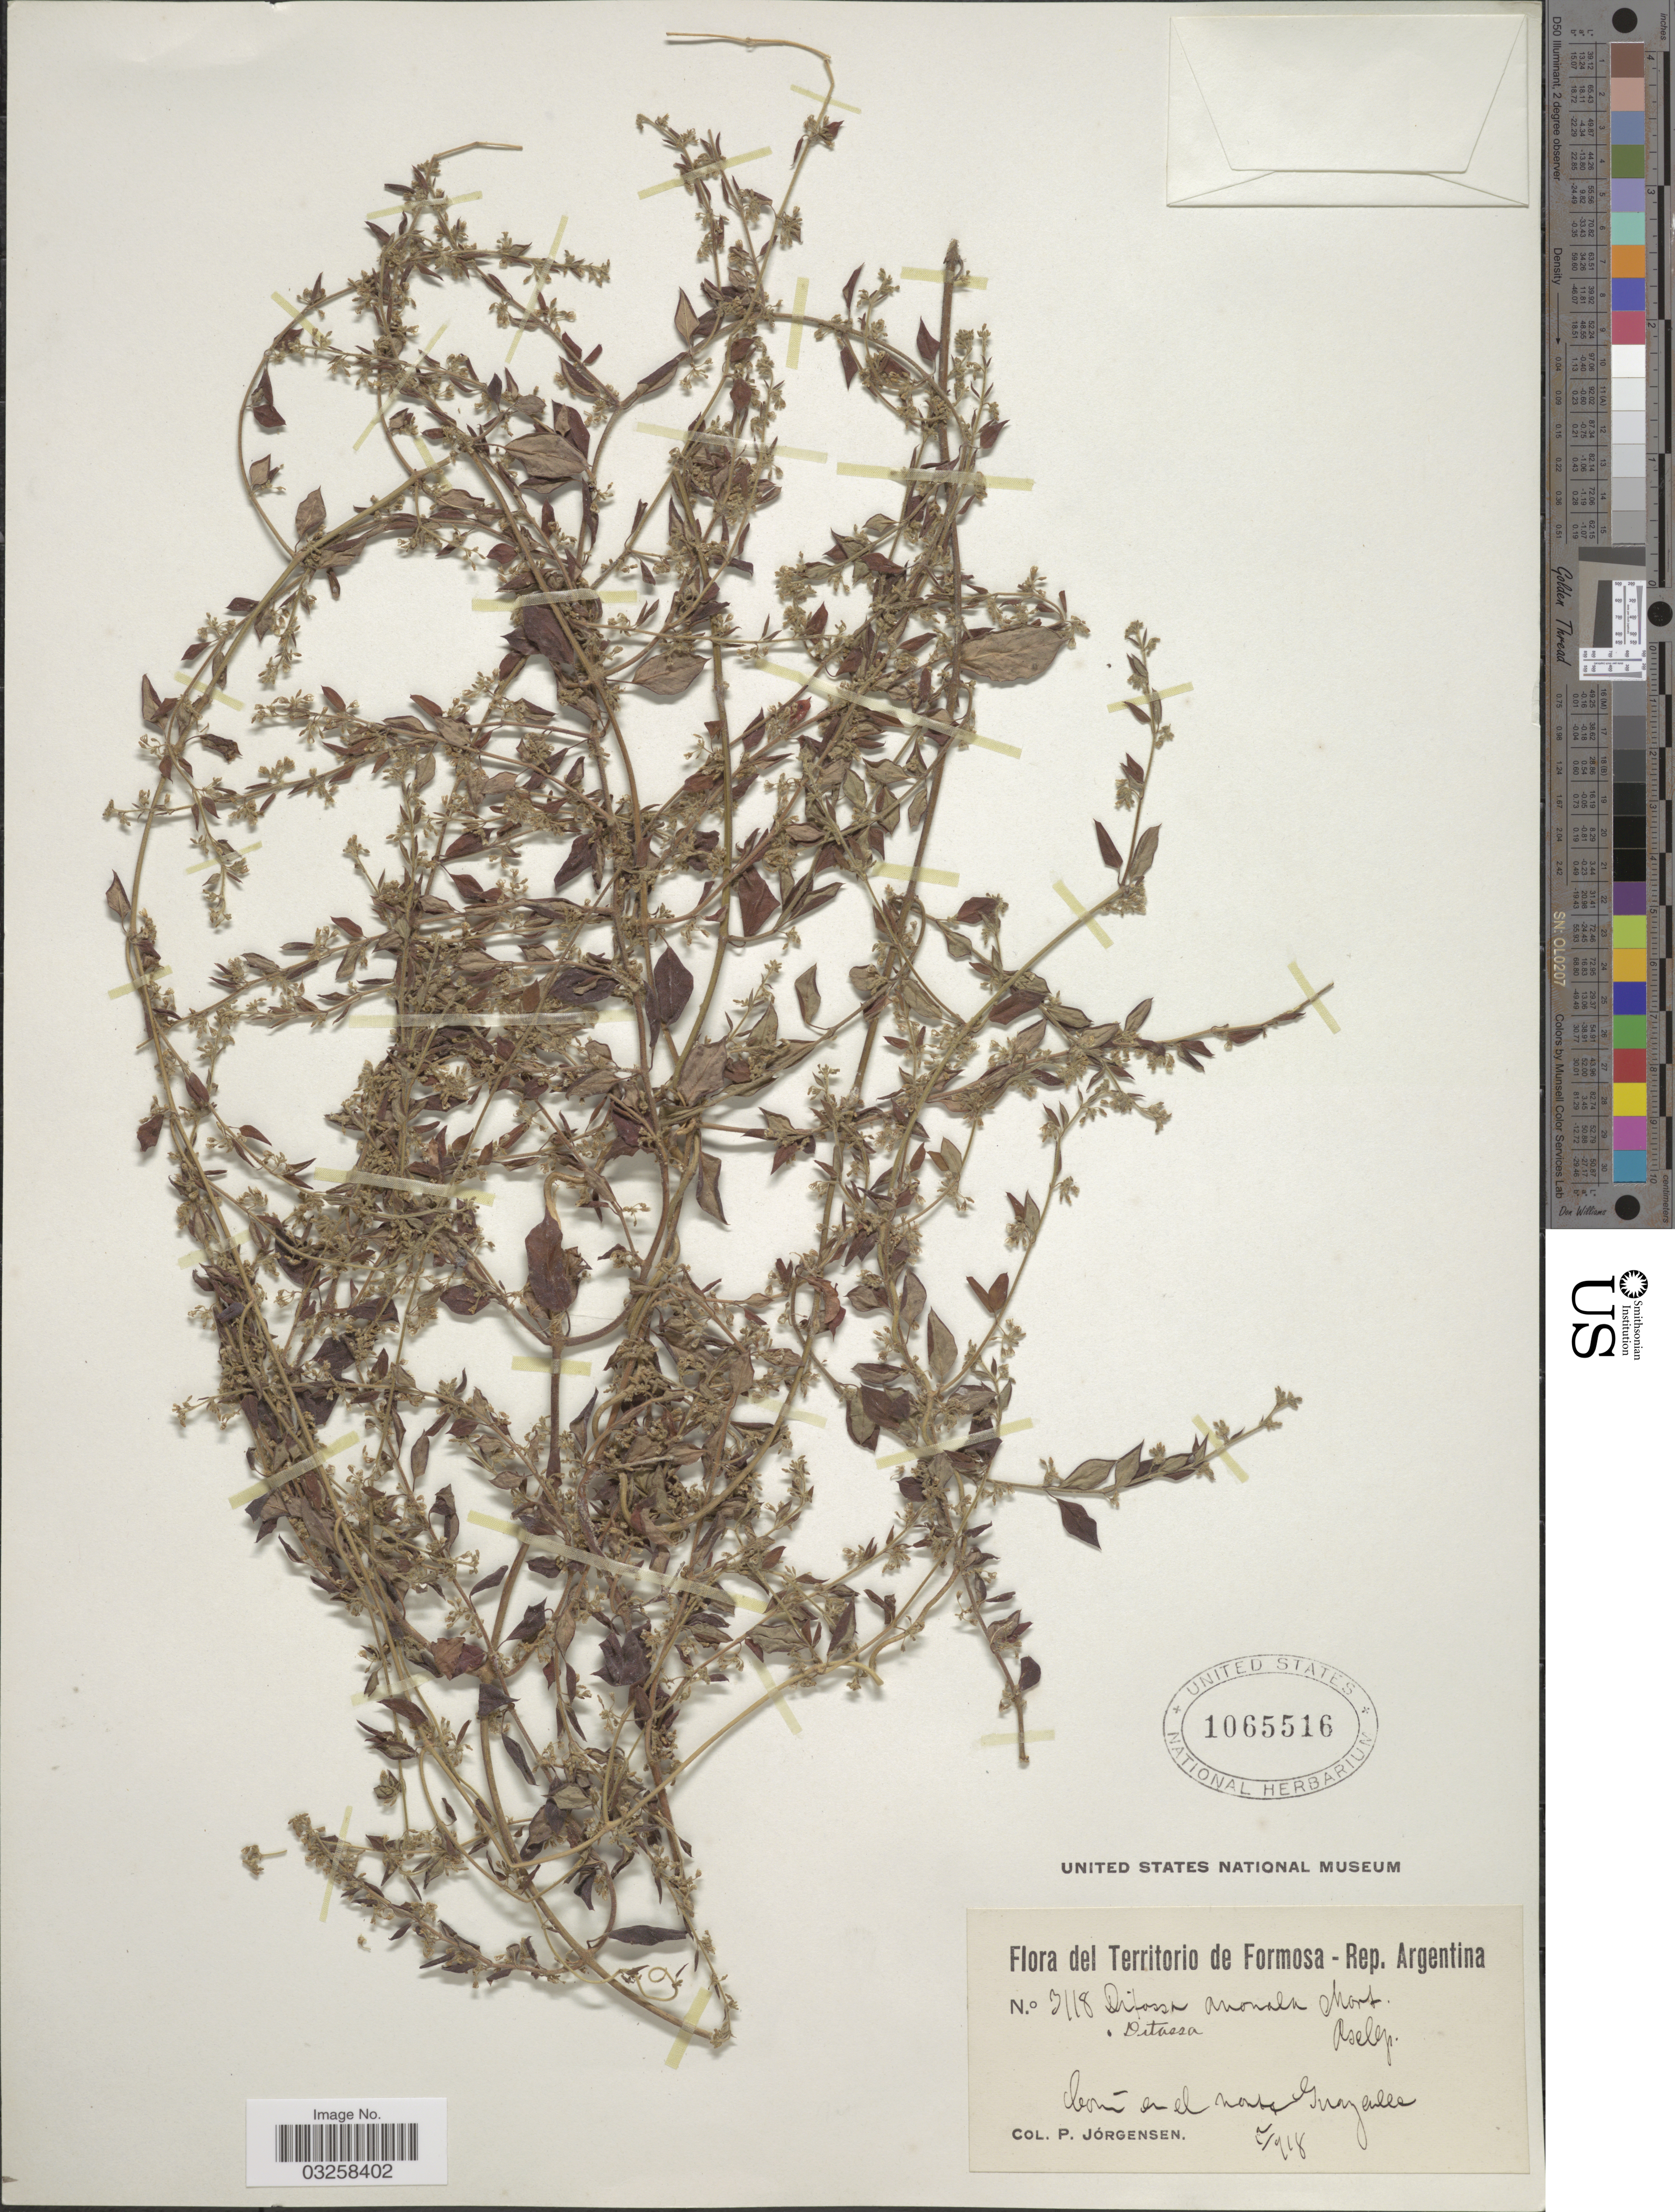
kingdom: Plantae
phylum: Tracheophyta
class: Magnoliopsida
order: Gentianales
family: Apocynaceae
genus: Ditassa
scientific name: Ditassa burchellii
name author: Hook. & Arn.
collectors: P. Jörgensen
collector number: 3118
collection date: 1918-05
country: Argentina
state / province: Formosa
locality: Cóm en el monte Guayenlee.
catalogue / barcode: US 1065516